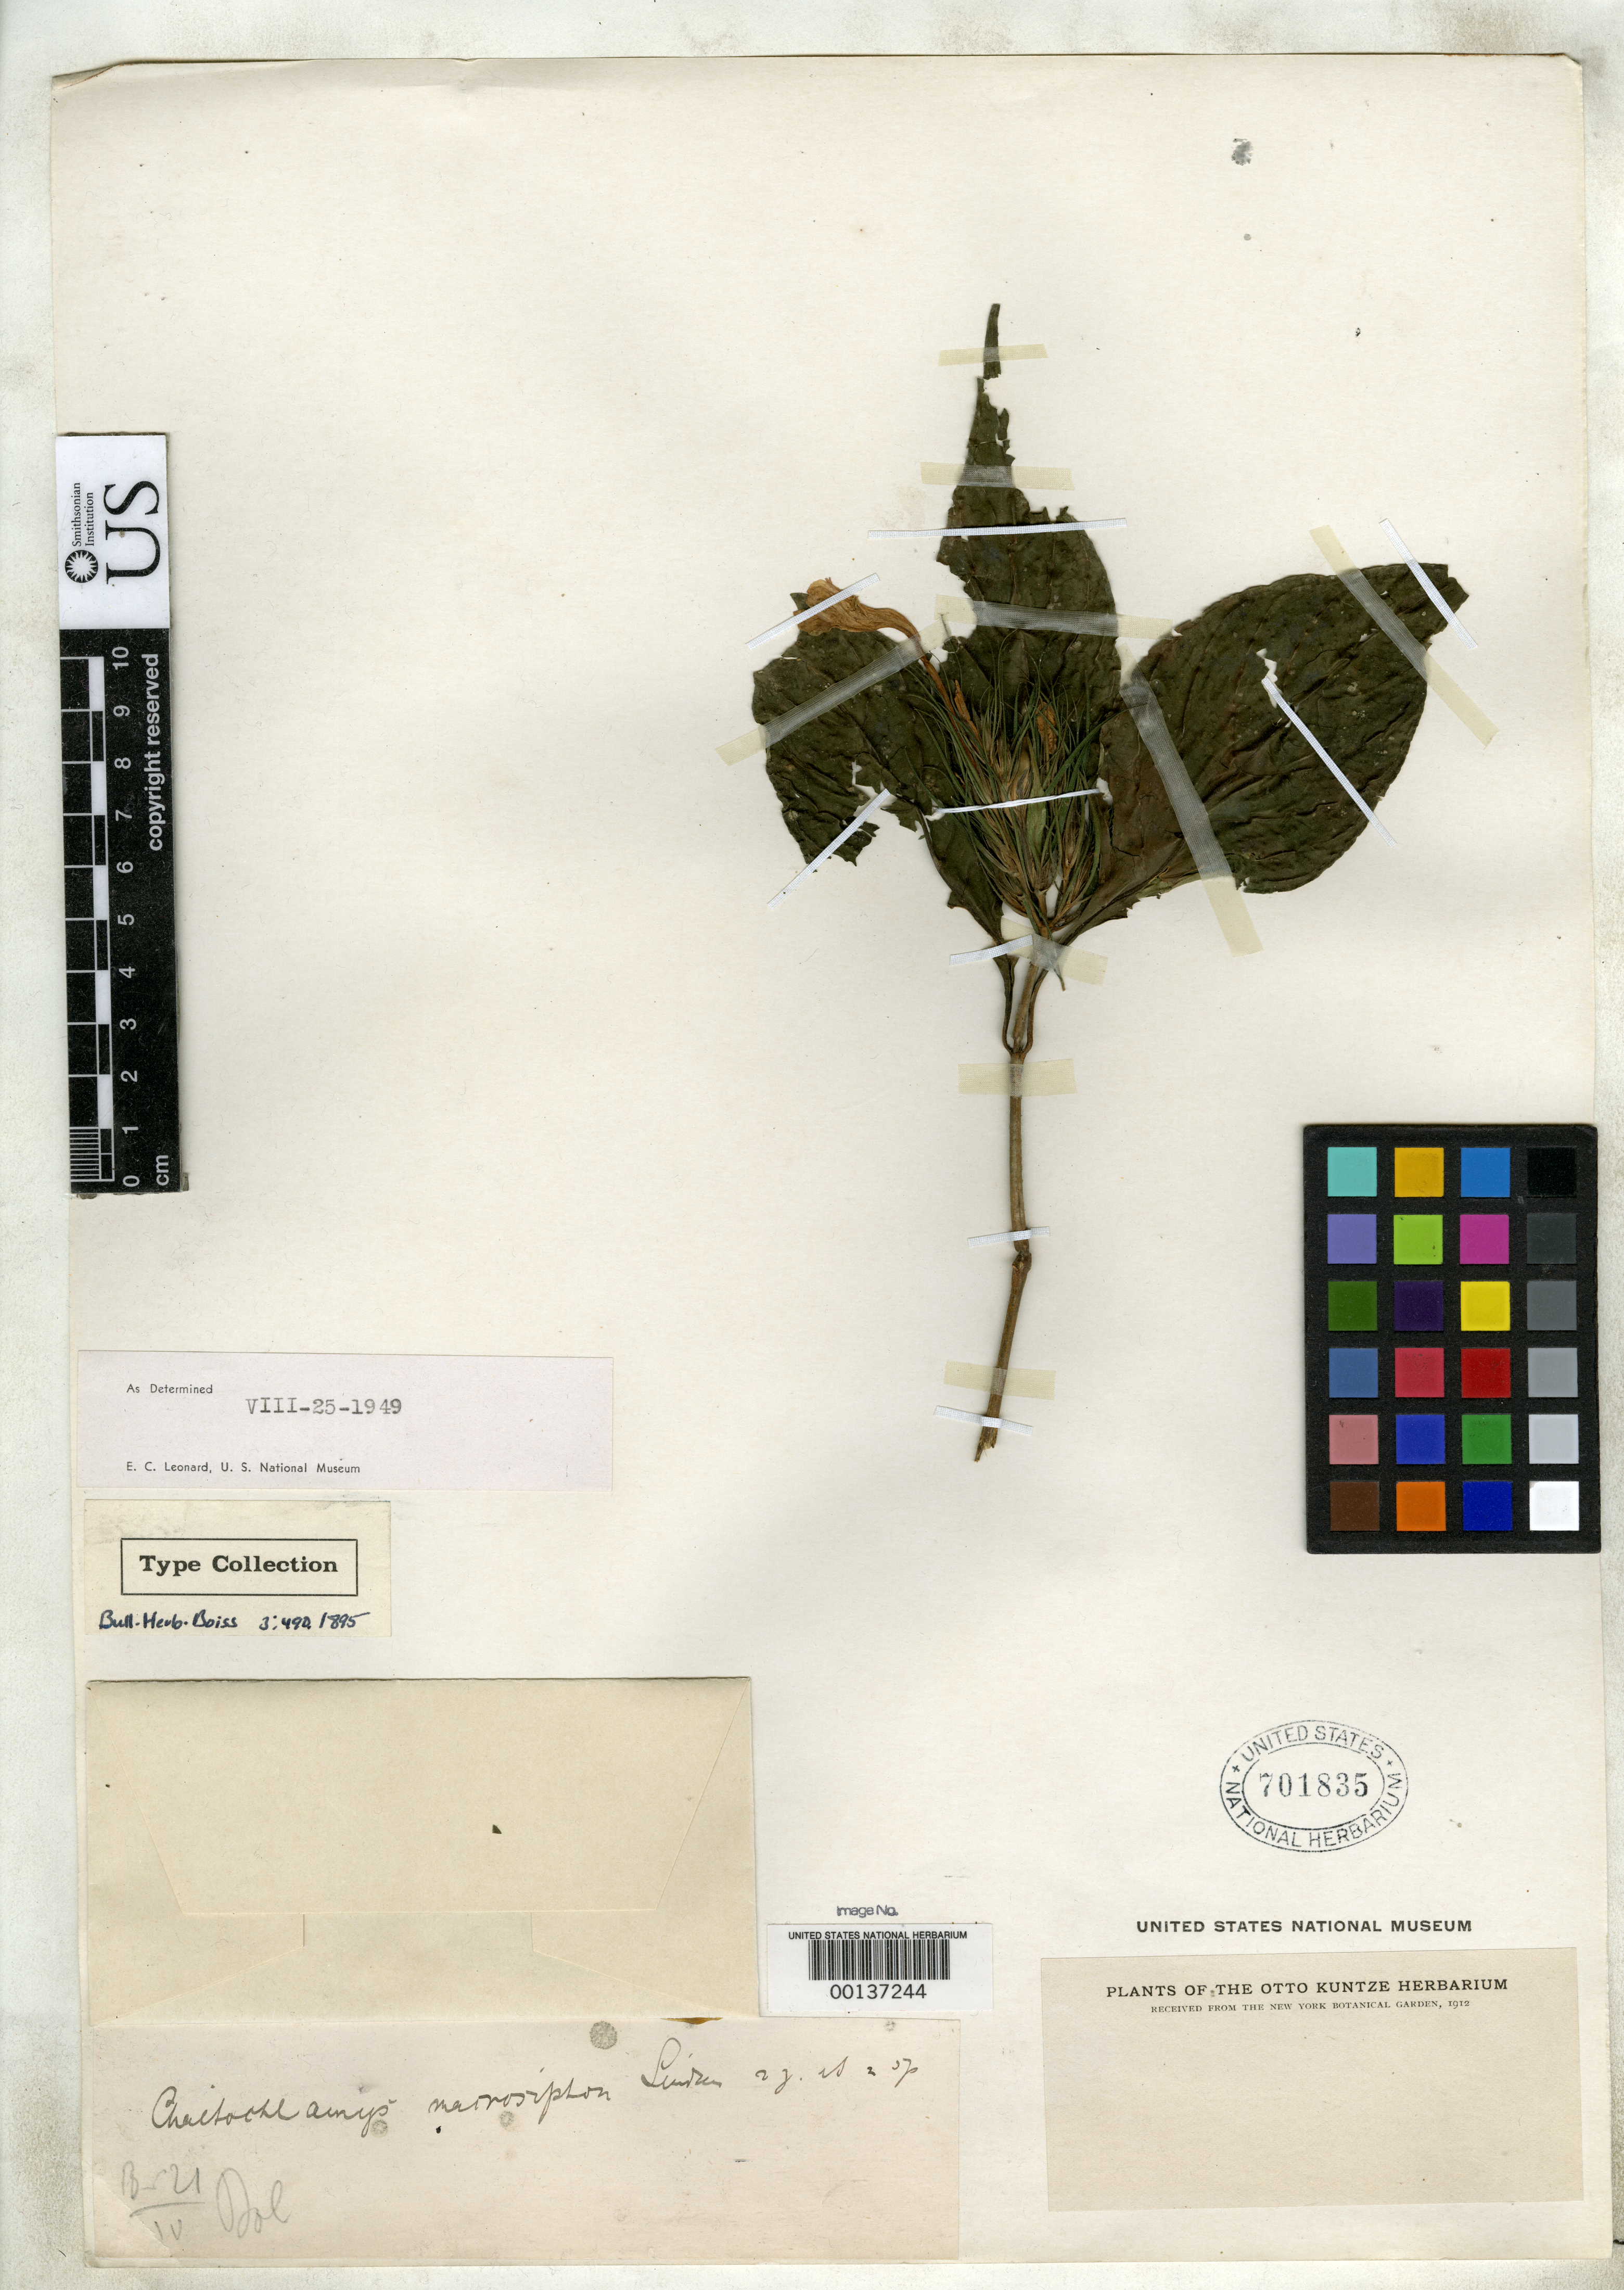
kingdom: Plantae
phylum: Tracheophyta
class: Magnoliopsida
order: Lamiales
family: Acanthaceae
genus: Chaetochlamys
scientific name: Chaetochlamys macrosiphon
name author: Lindau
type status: Isotype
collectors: C.E.O. Kuntze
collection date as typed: Apr. 1882 [protologue], Apr. 1892 [other duplicates]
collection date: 1892-04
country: Bolivia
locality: from protologue: In Bolivia inter Cochabamba et Chimore, 1000-2000 m alt., April 1882 [sic]; other duplicates dated Apr. 1892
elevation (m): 1000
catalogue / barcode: US 701835